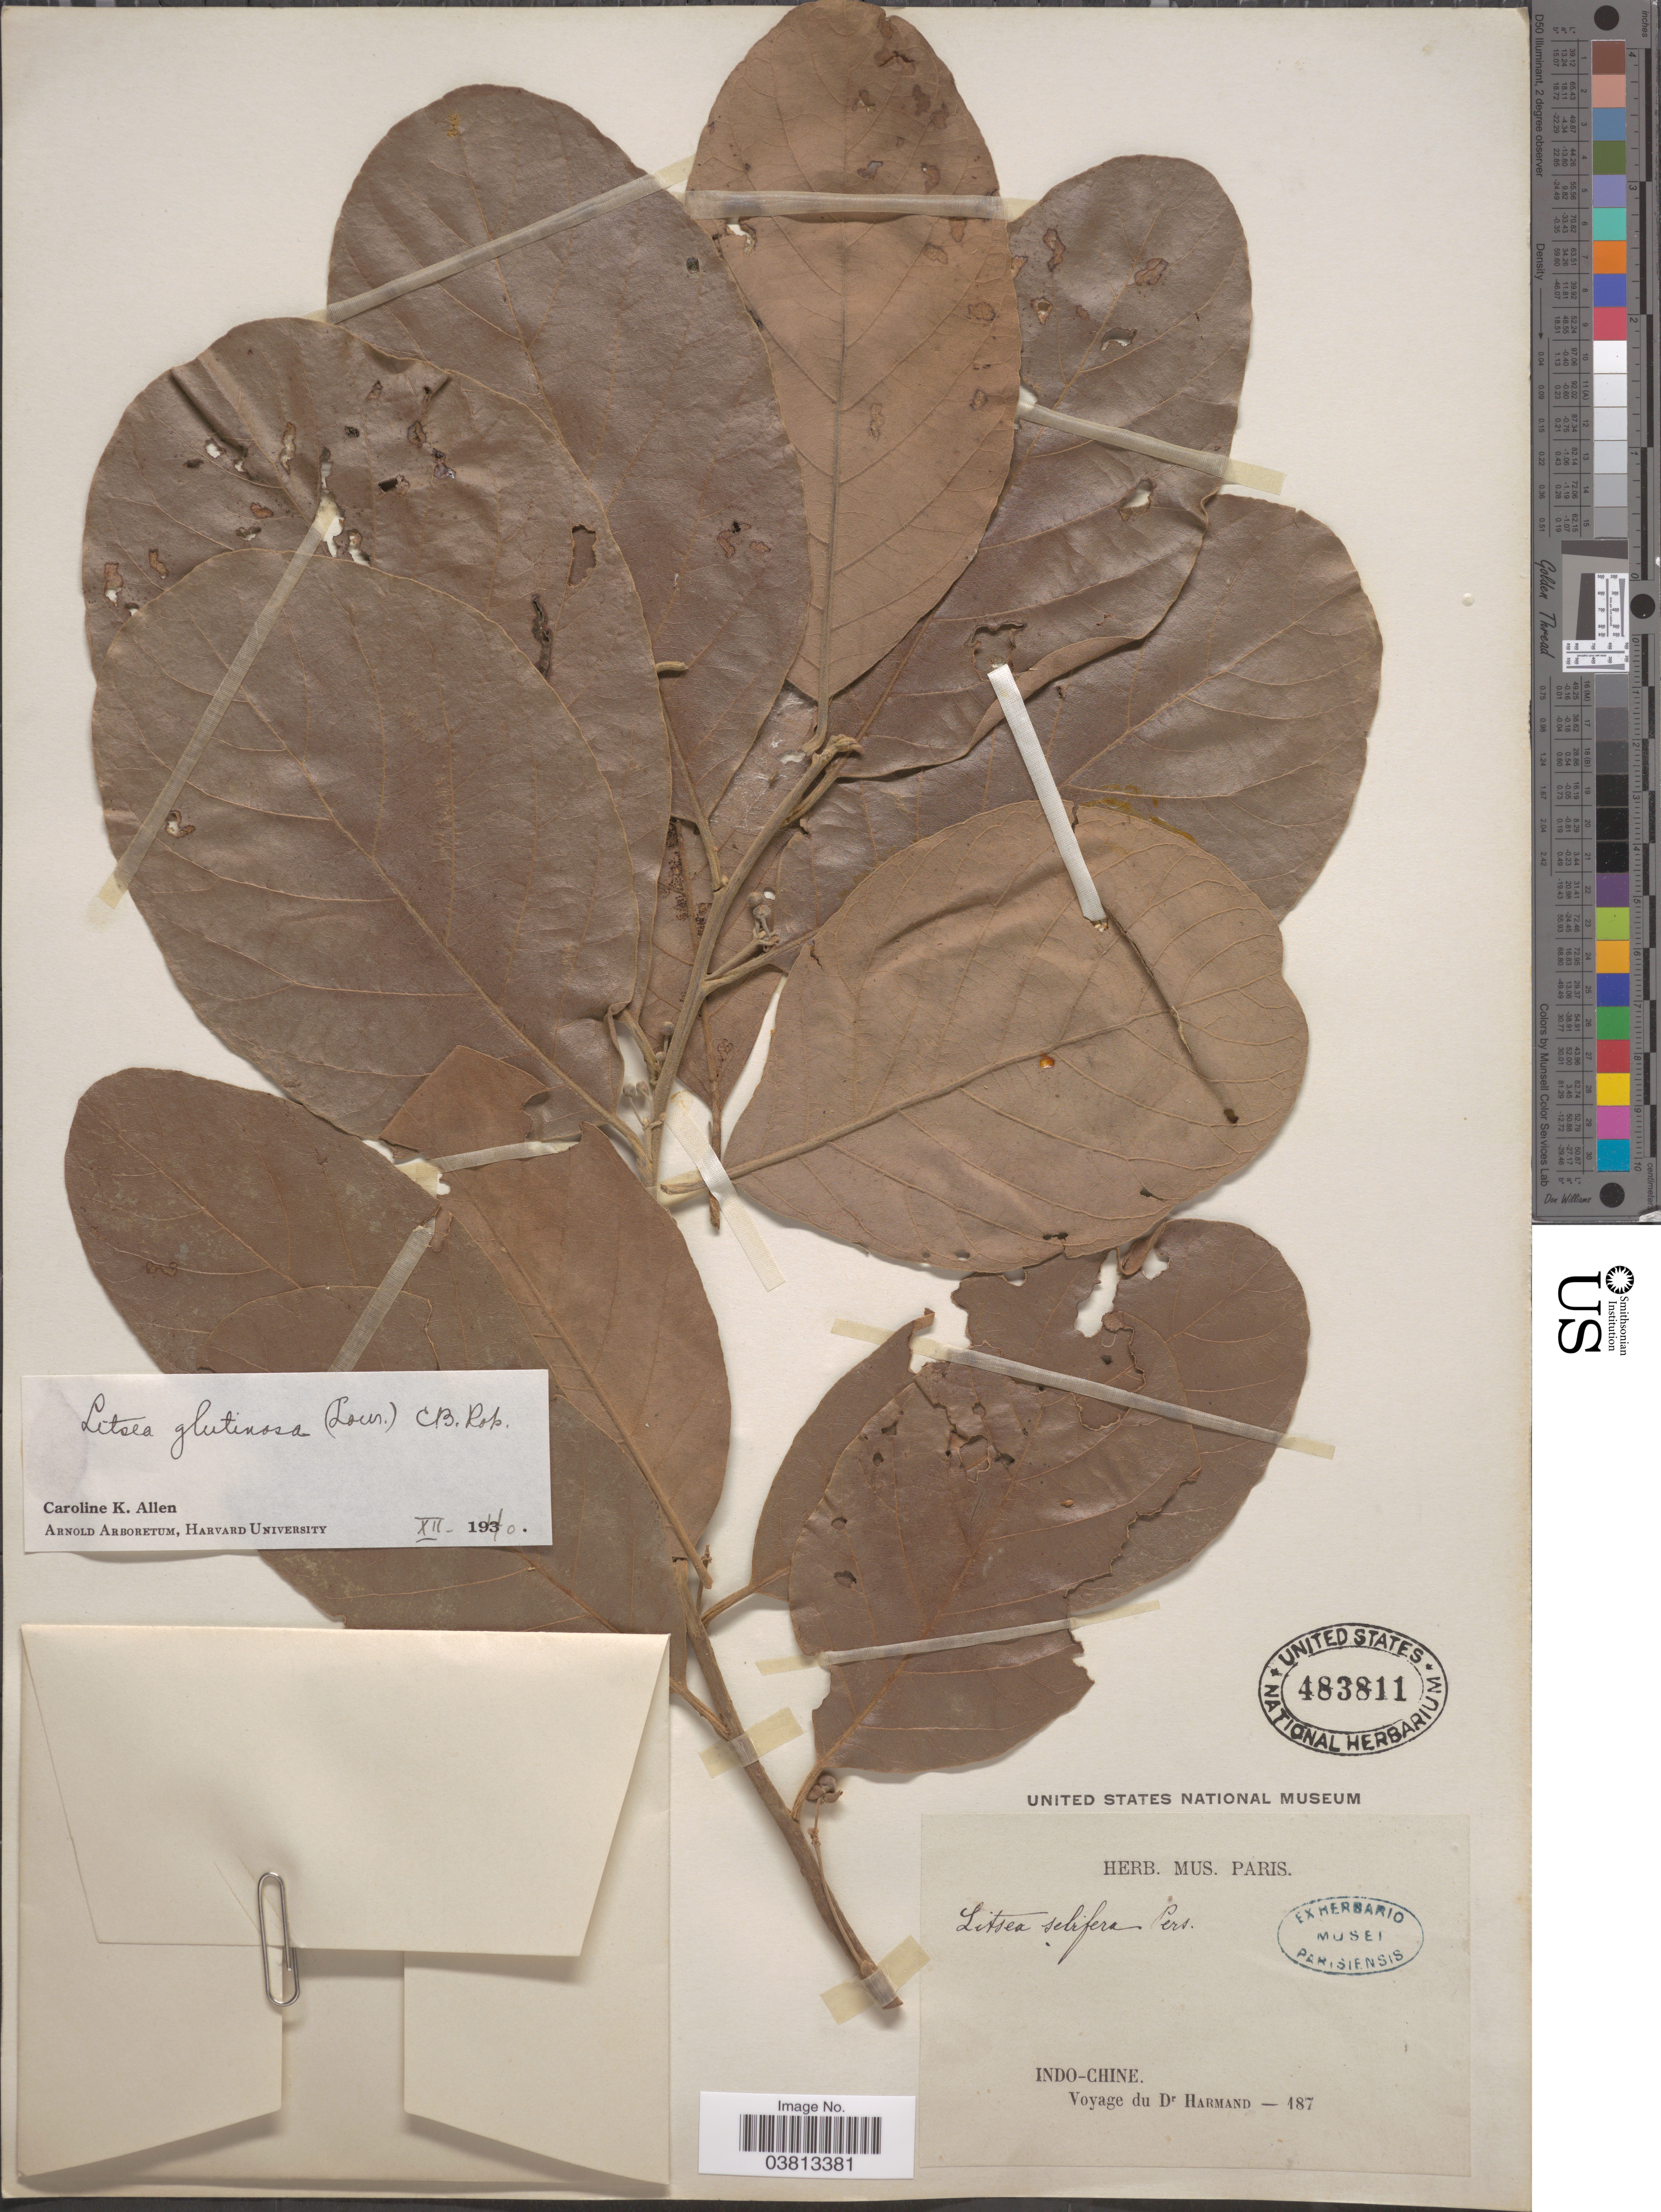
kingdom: Plantae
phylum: Tracheophyta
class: Magnoliopsida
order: Laurales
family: Lauraceae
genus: Litsea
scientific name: Litsea glutinosa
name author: (Lour.) C.B. Rob.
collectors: Harmand, --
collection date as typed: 187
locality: Indo-Chine.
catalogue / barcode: US 483811